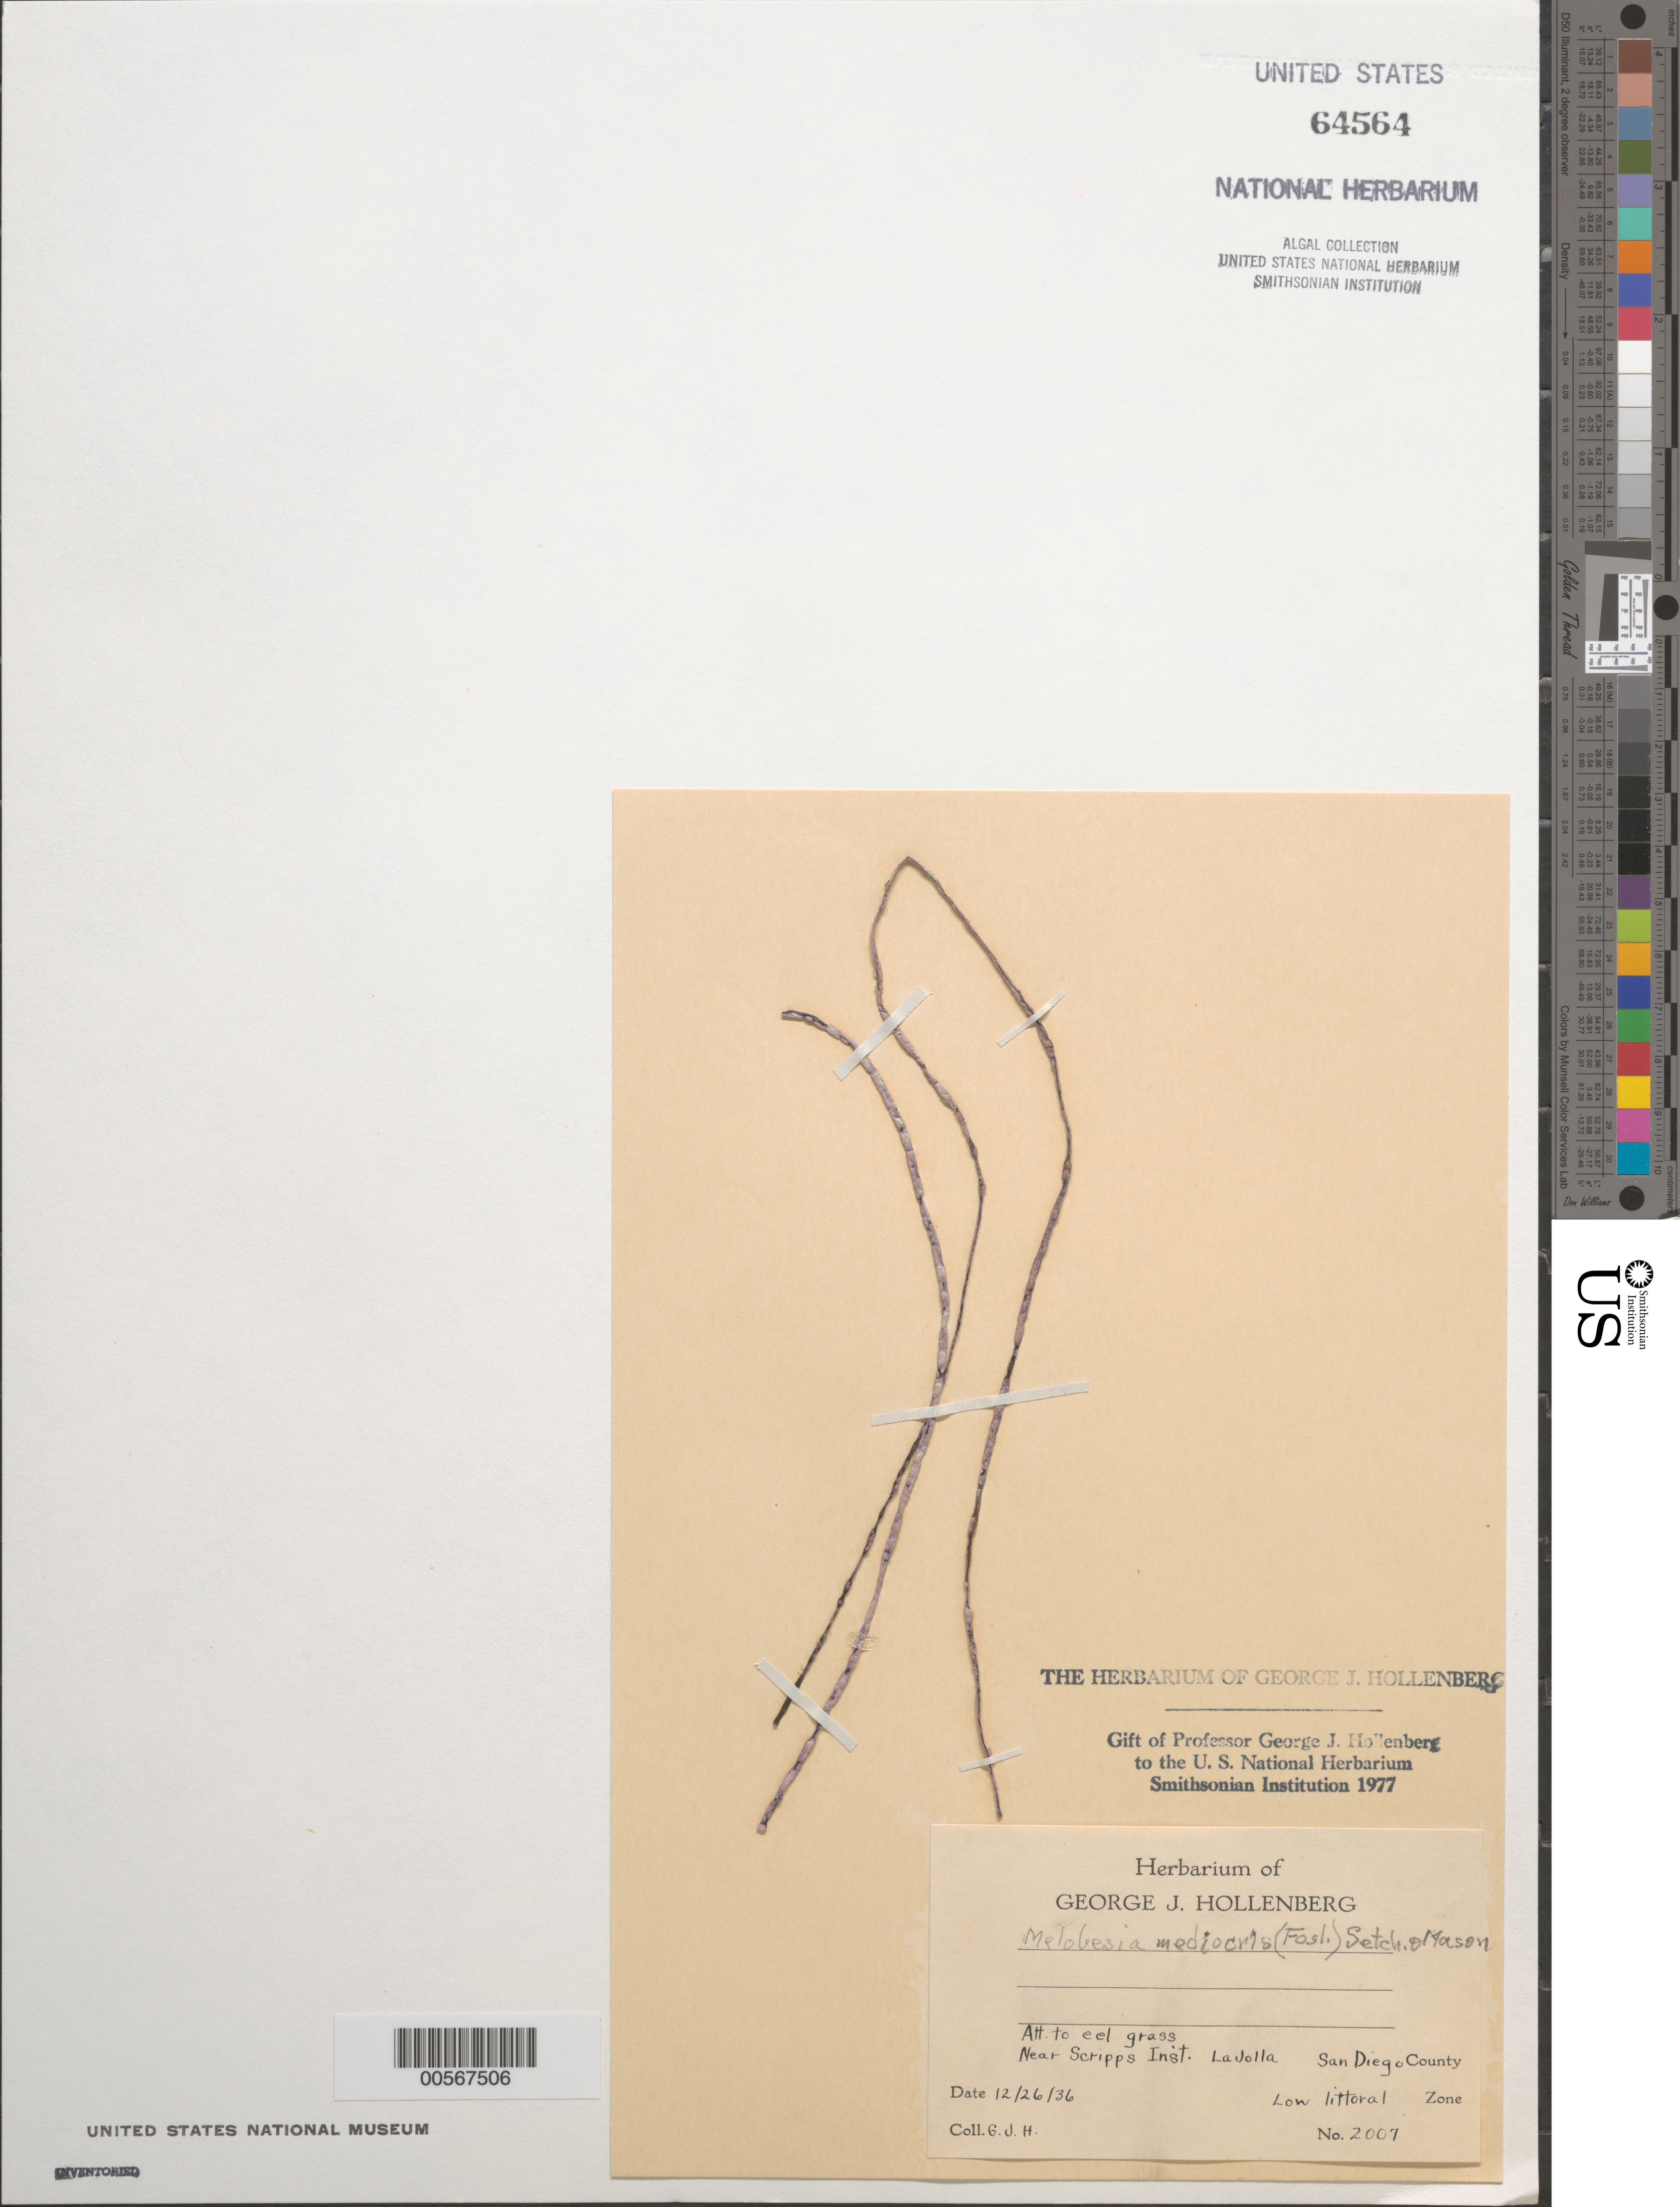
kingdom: Plantae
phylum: Rhodophyta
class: Florideophyceae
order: Corallinales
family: Hapalidiaceae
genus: Melobesia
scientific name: Melobesia mediocris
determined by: Hollenberg, George J.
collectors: G. Hollenberg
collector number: GJH 2007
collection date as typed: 26 Dec 1936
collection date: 1936-12-26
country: United States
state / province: California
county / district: San Diego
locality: La Jolla, near Scripps Institution of Oceanography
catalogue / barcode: US 64564